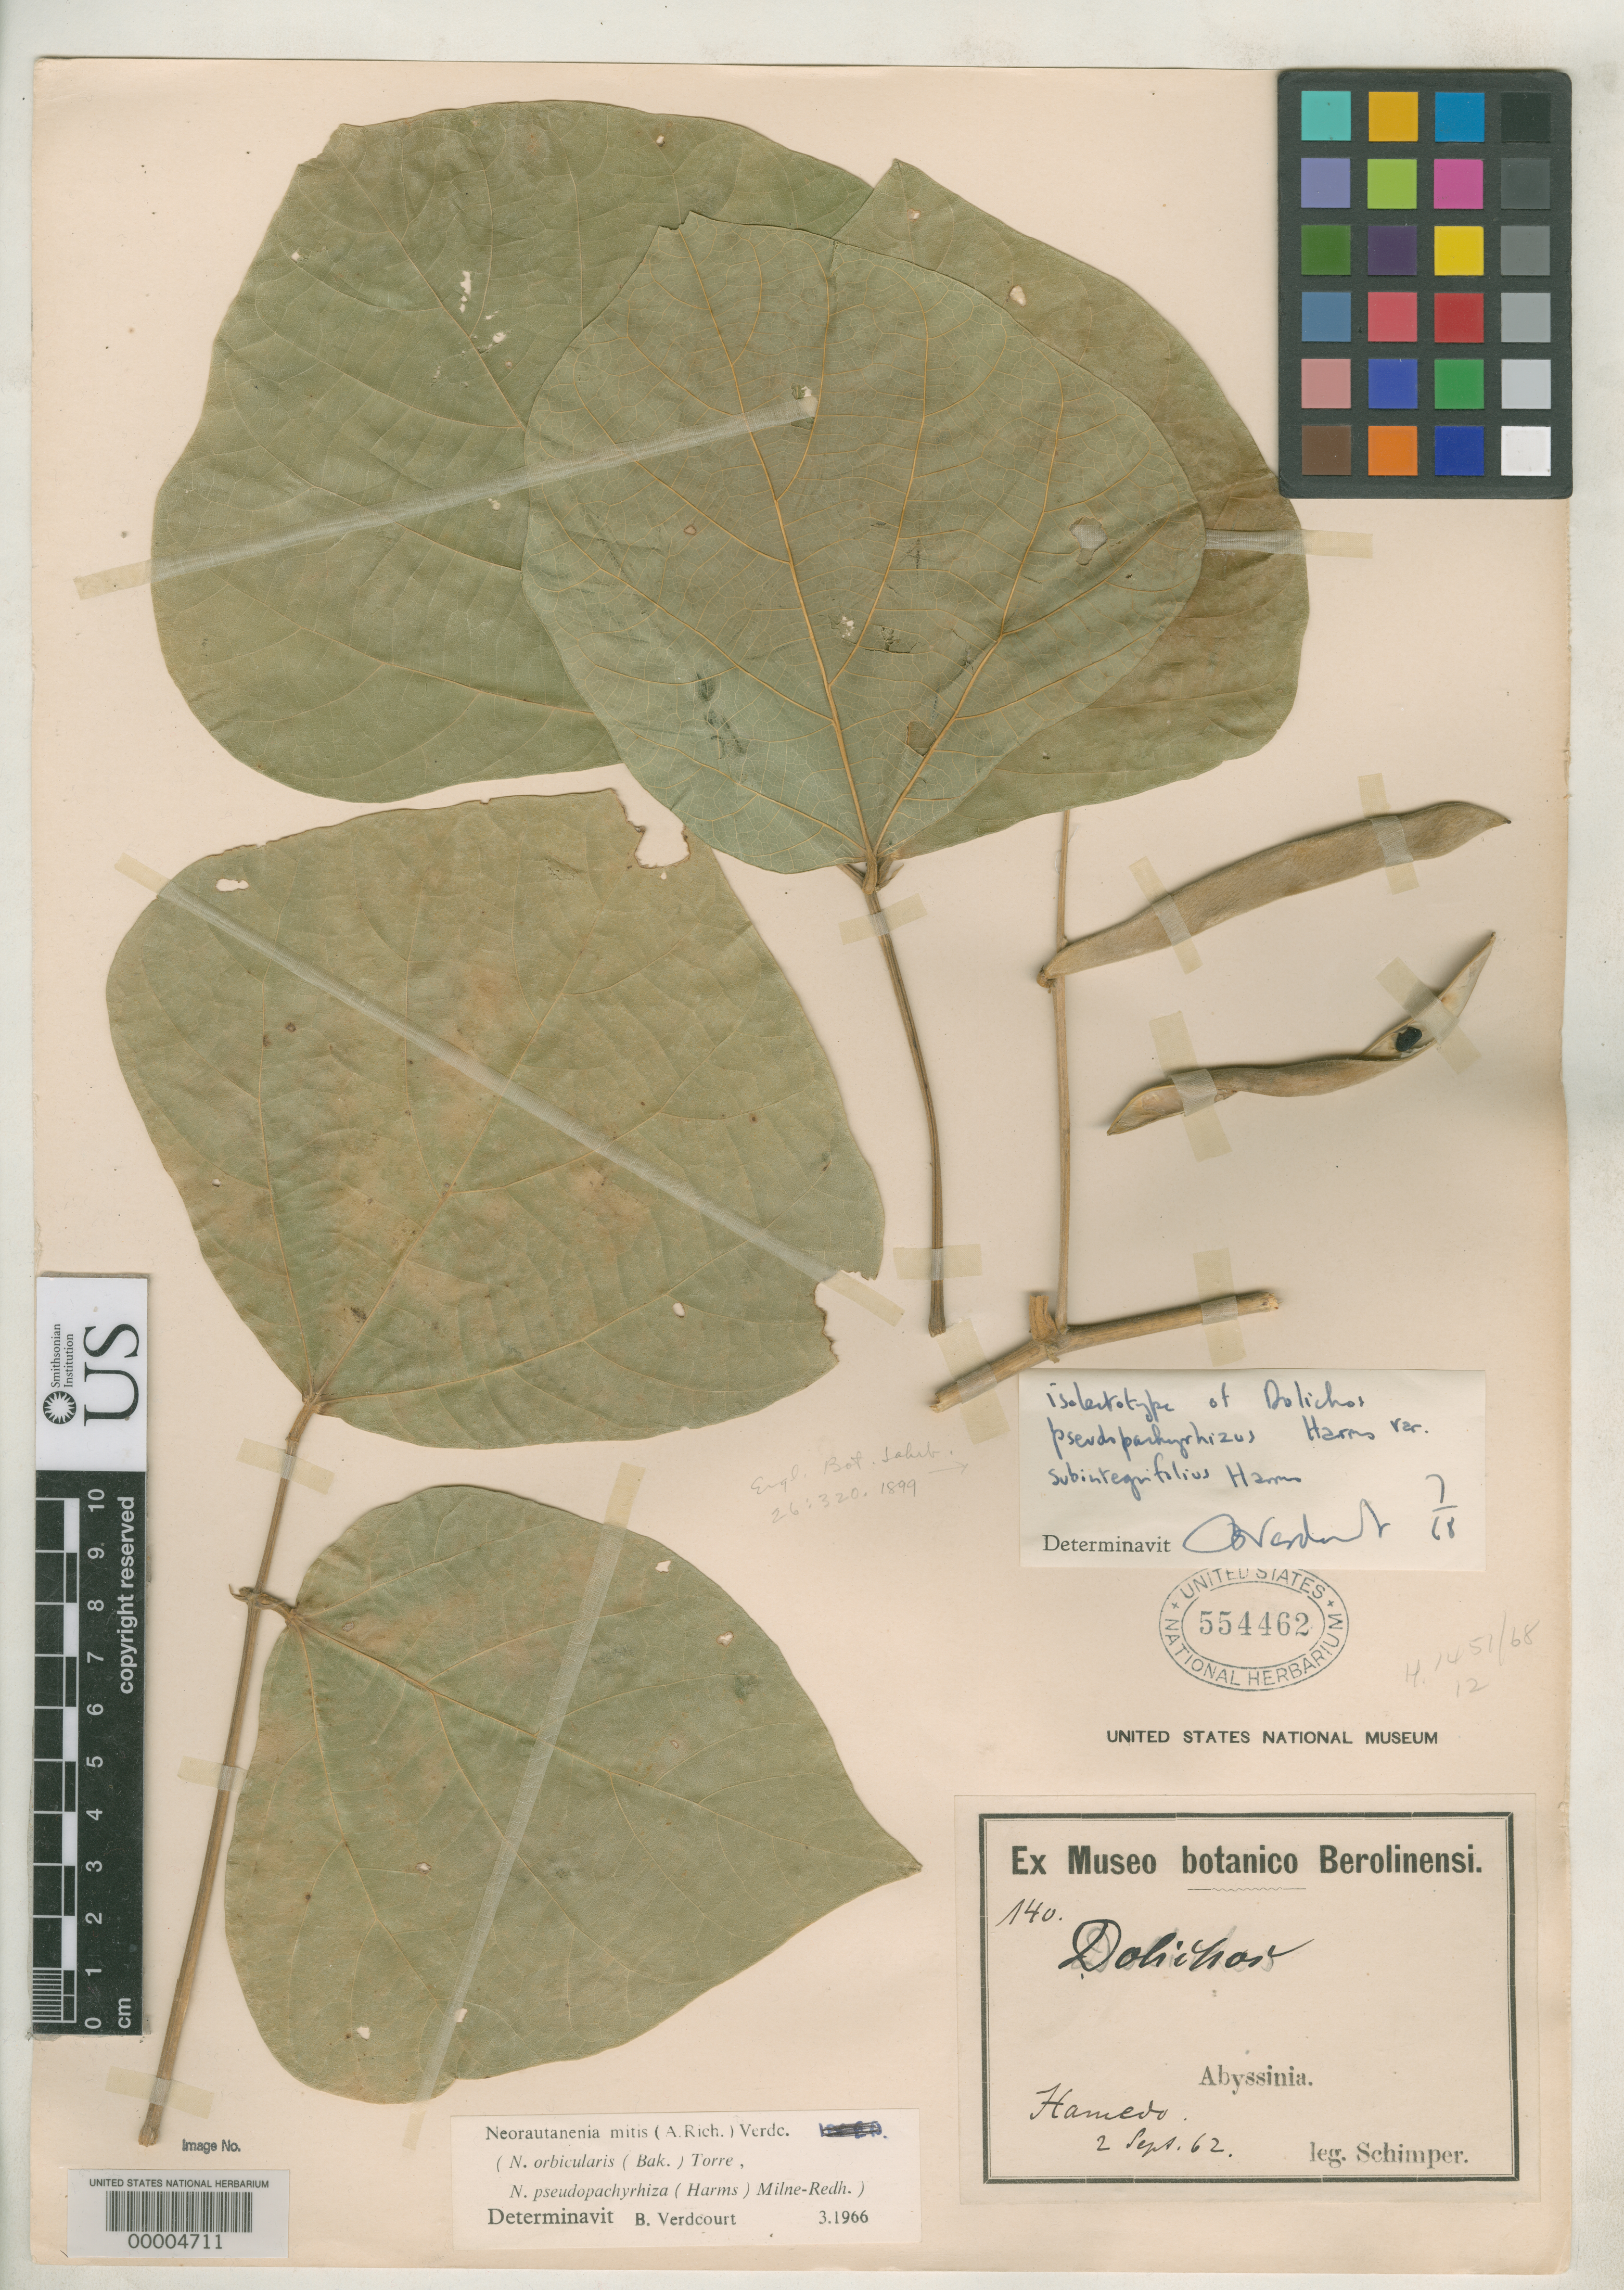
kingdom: Plantae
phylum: Tracheophyta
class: Magnoliopsida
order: Fabales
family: Fabaceae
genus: Dolichos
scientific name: Dolichos pseudopachyrhizus var. subintegrifolius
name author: Harms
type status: Isolectotype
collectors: G. W. Schimper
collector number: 140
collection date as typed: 02 Sep 1862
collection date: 1862-09-02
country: Ethiopia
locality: Hamedo.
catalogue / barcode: US 554462